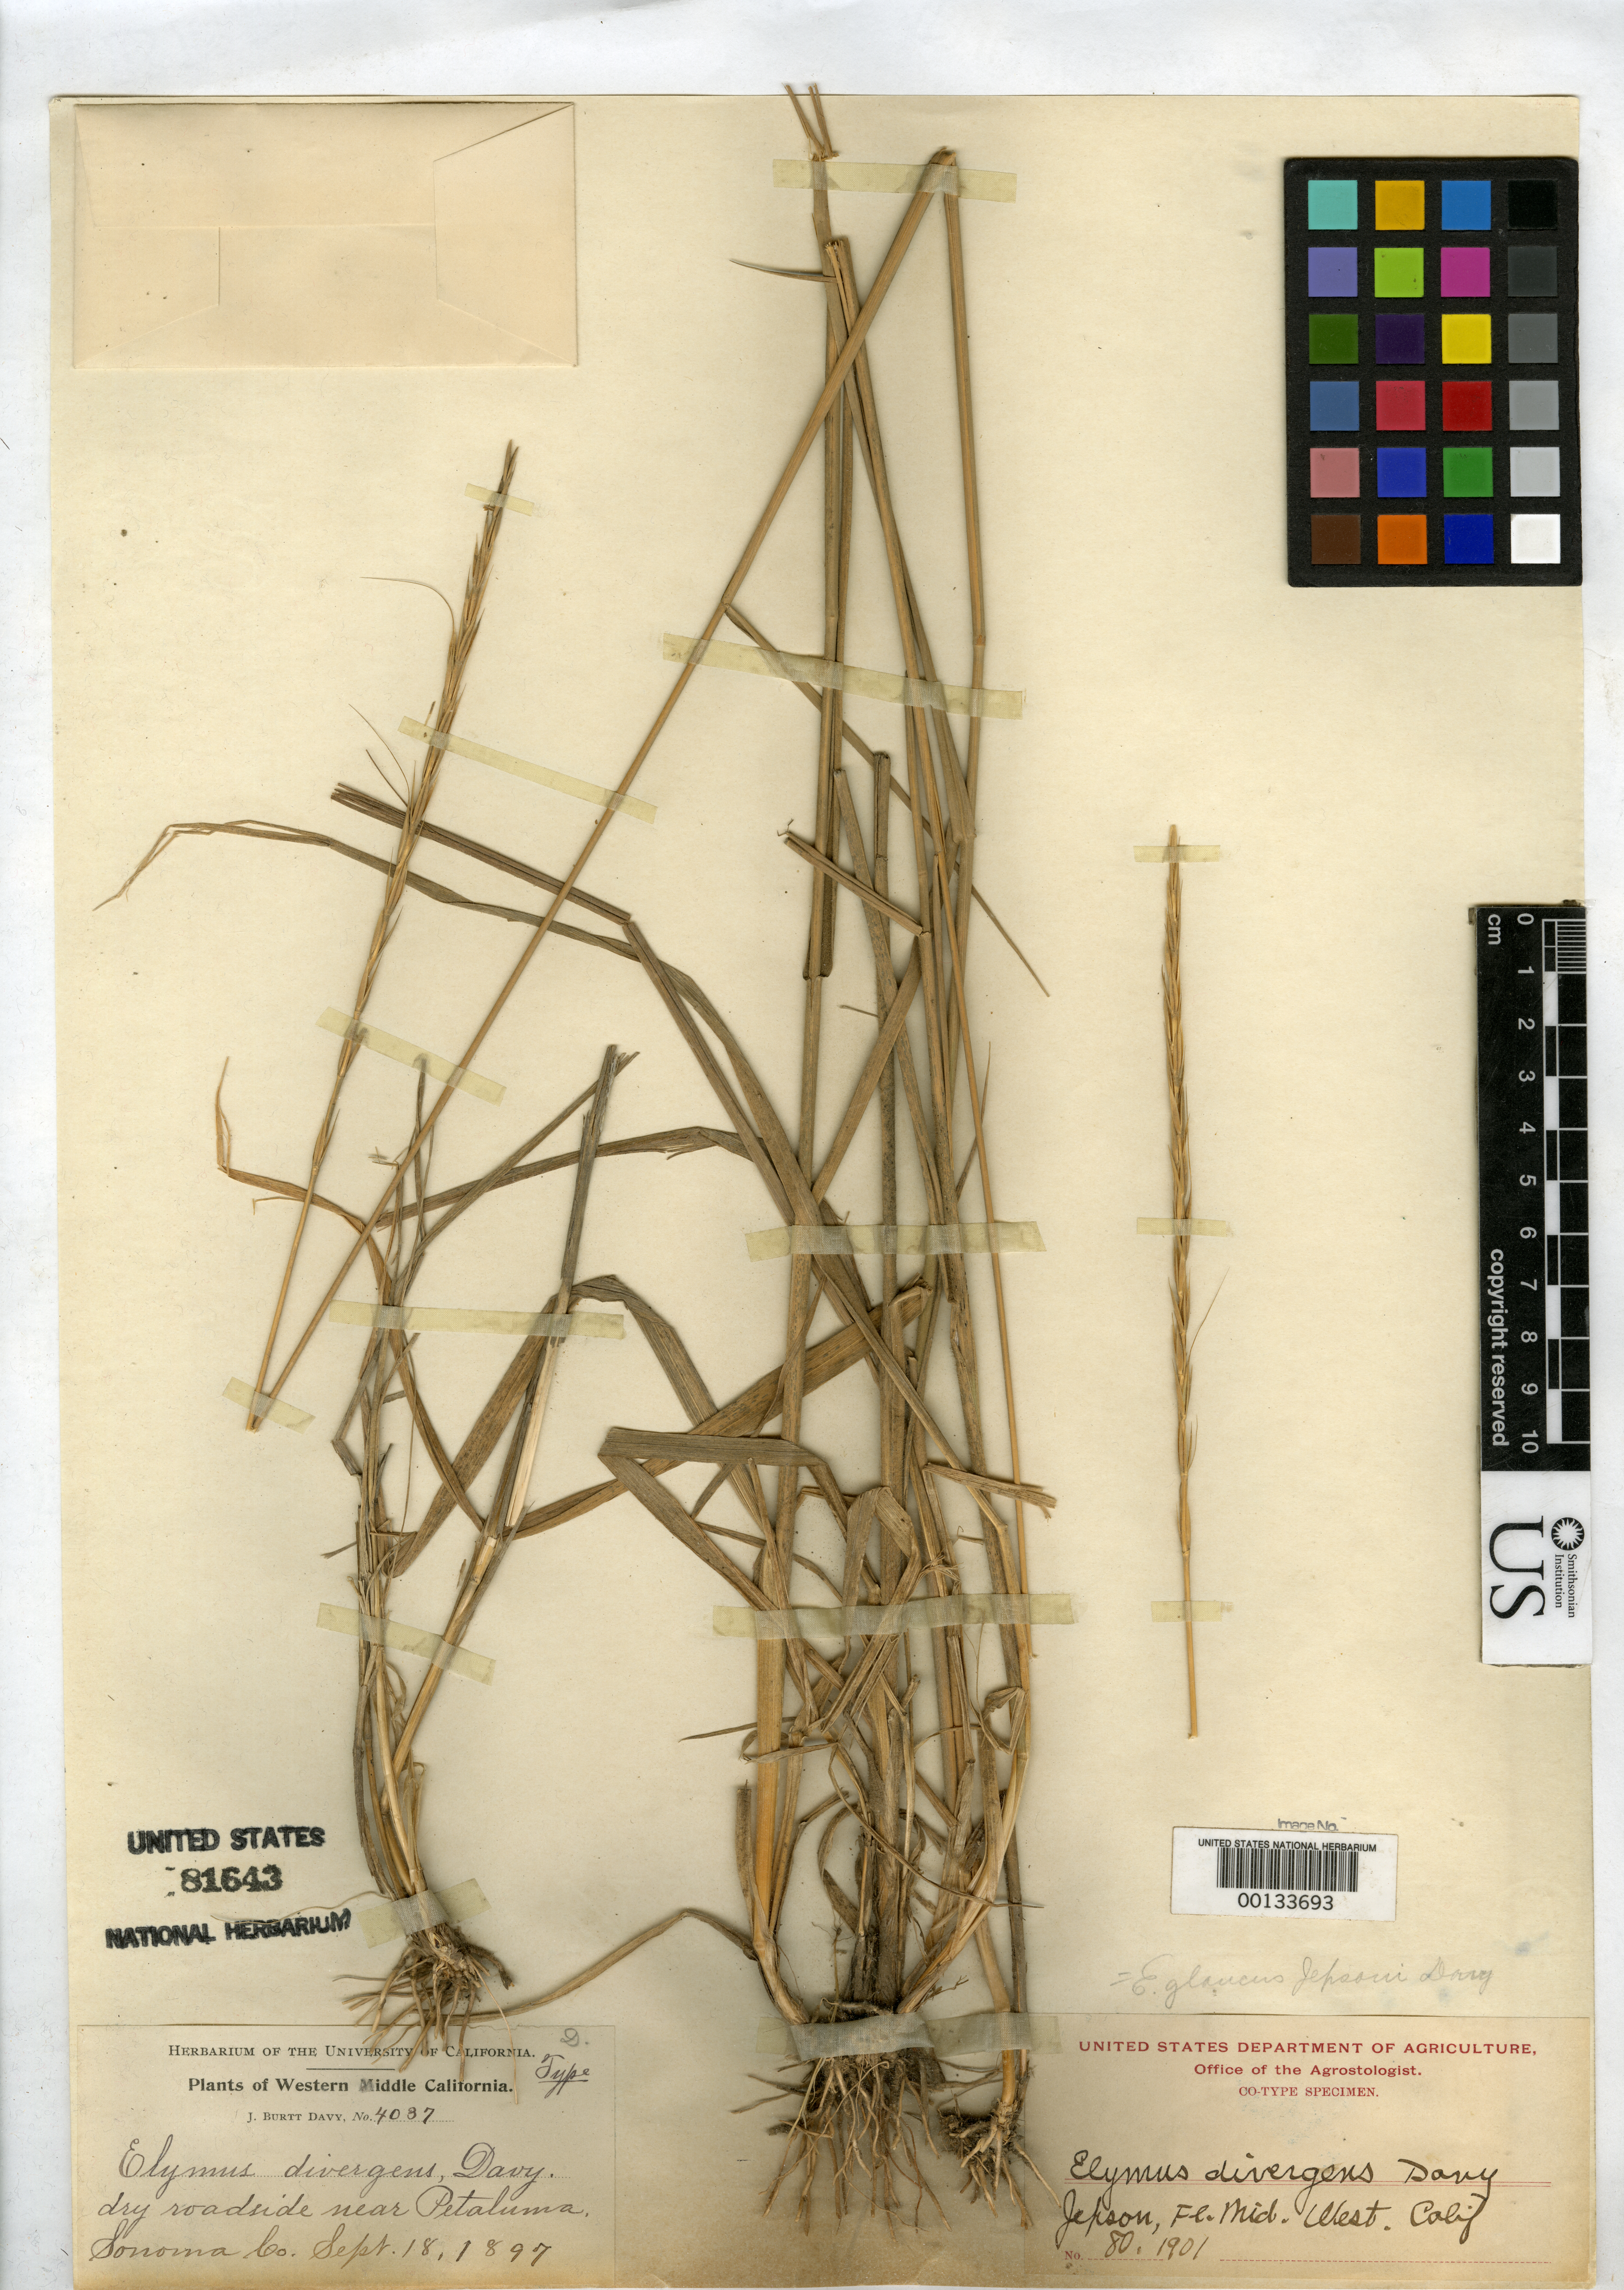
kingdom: Plantae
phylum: Tracheophyta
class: Liliopsida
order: Poales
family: Poaceae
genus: Elymus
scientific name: Elymus divergens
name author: Burtt Davy in Jeps.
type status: Isotype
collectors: J. Burtt Davy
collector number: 4037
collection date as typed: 18 Sep 1897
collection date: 1897-09-18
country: United States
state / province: California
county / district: Sonoma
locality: Near Petaluma.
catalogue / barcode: US 81643